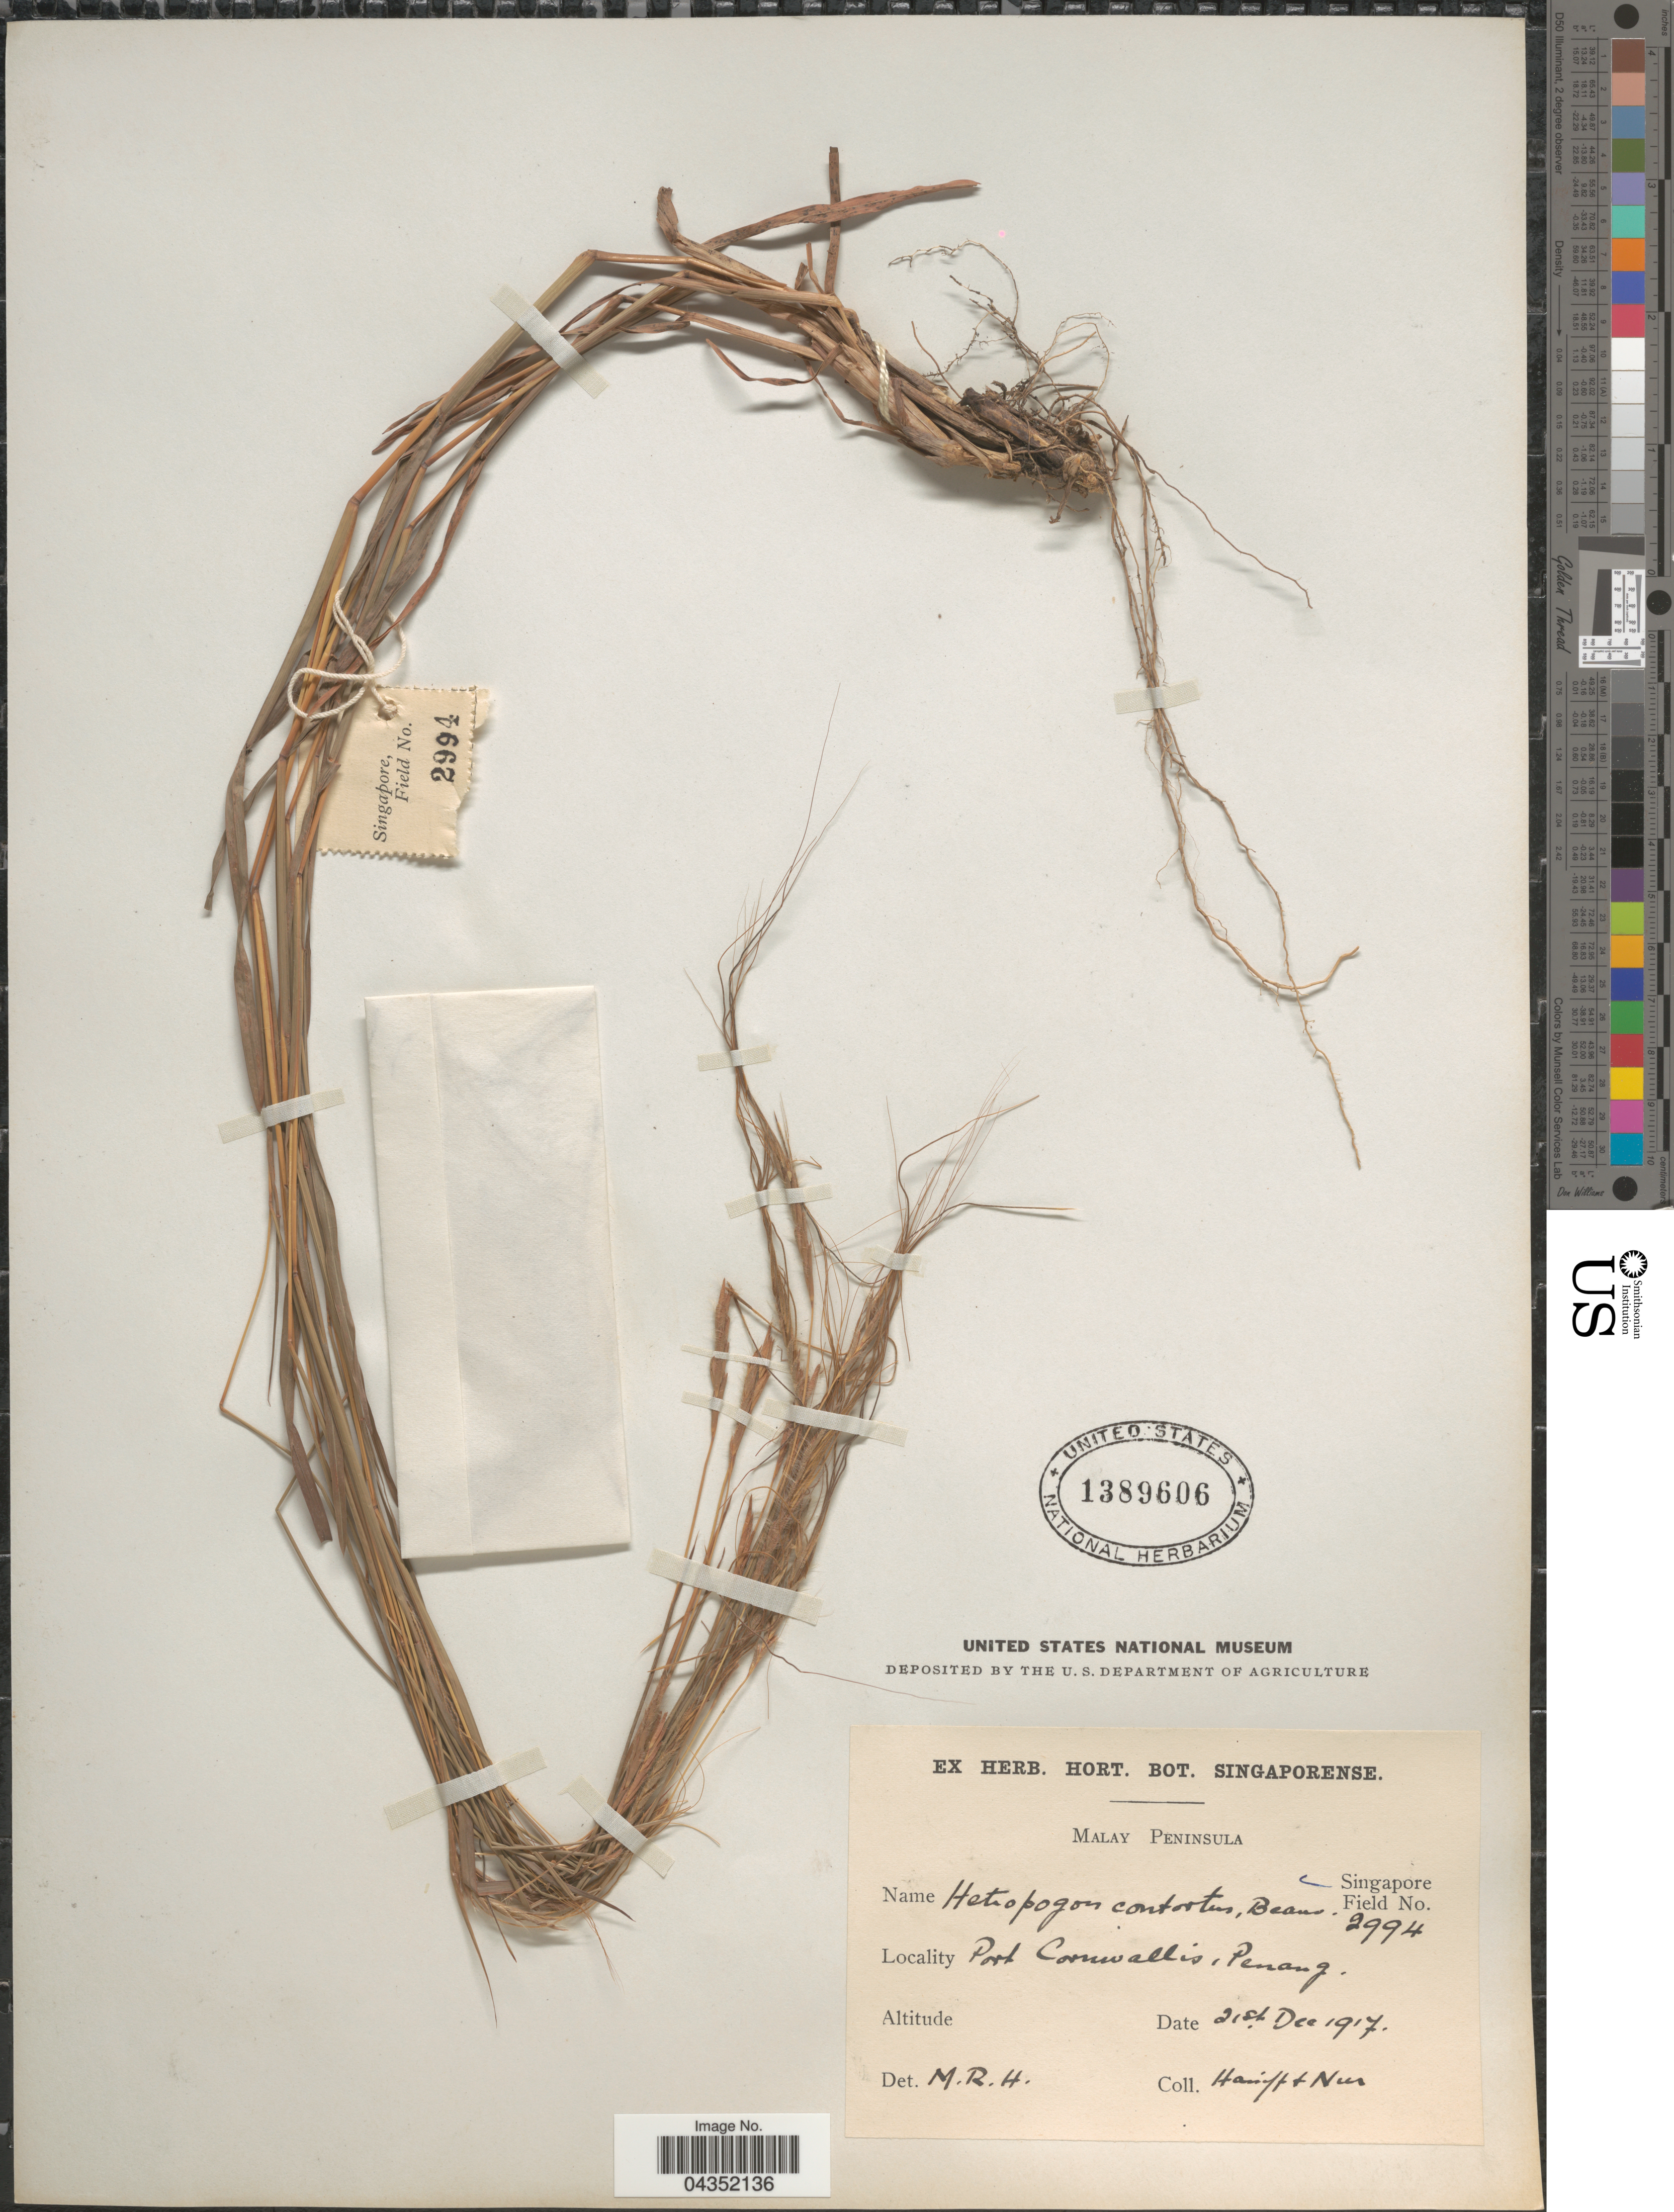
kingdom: Plantae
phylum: Tracheophyta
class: Liliopsida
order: Poales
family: Poaceae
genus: Heteropogon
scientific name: Heteropogon contortus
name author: (L.) P. Beauv. ex Roem. & Schult.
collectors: -. Haniff & -. Nur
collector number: Singapore Field 2994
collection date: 1917-12-21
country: Malaysia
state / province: Pinang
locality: Malay Peninsula. Port Cornwallis, Penang.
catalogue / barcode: US 1389606